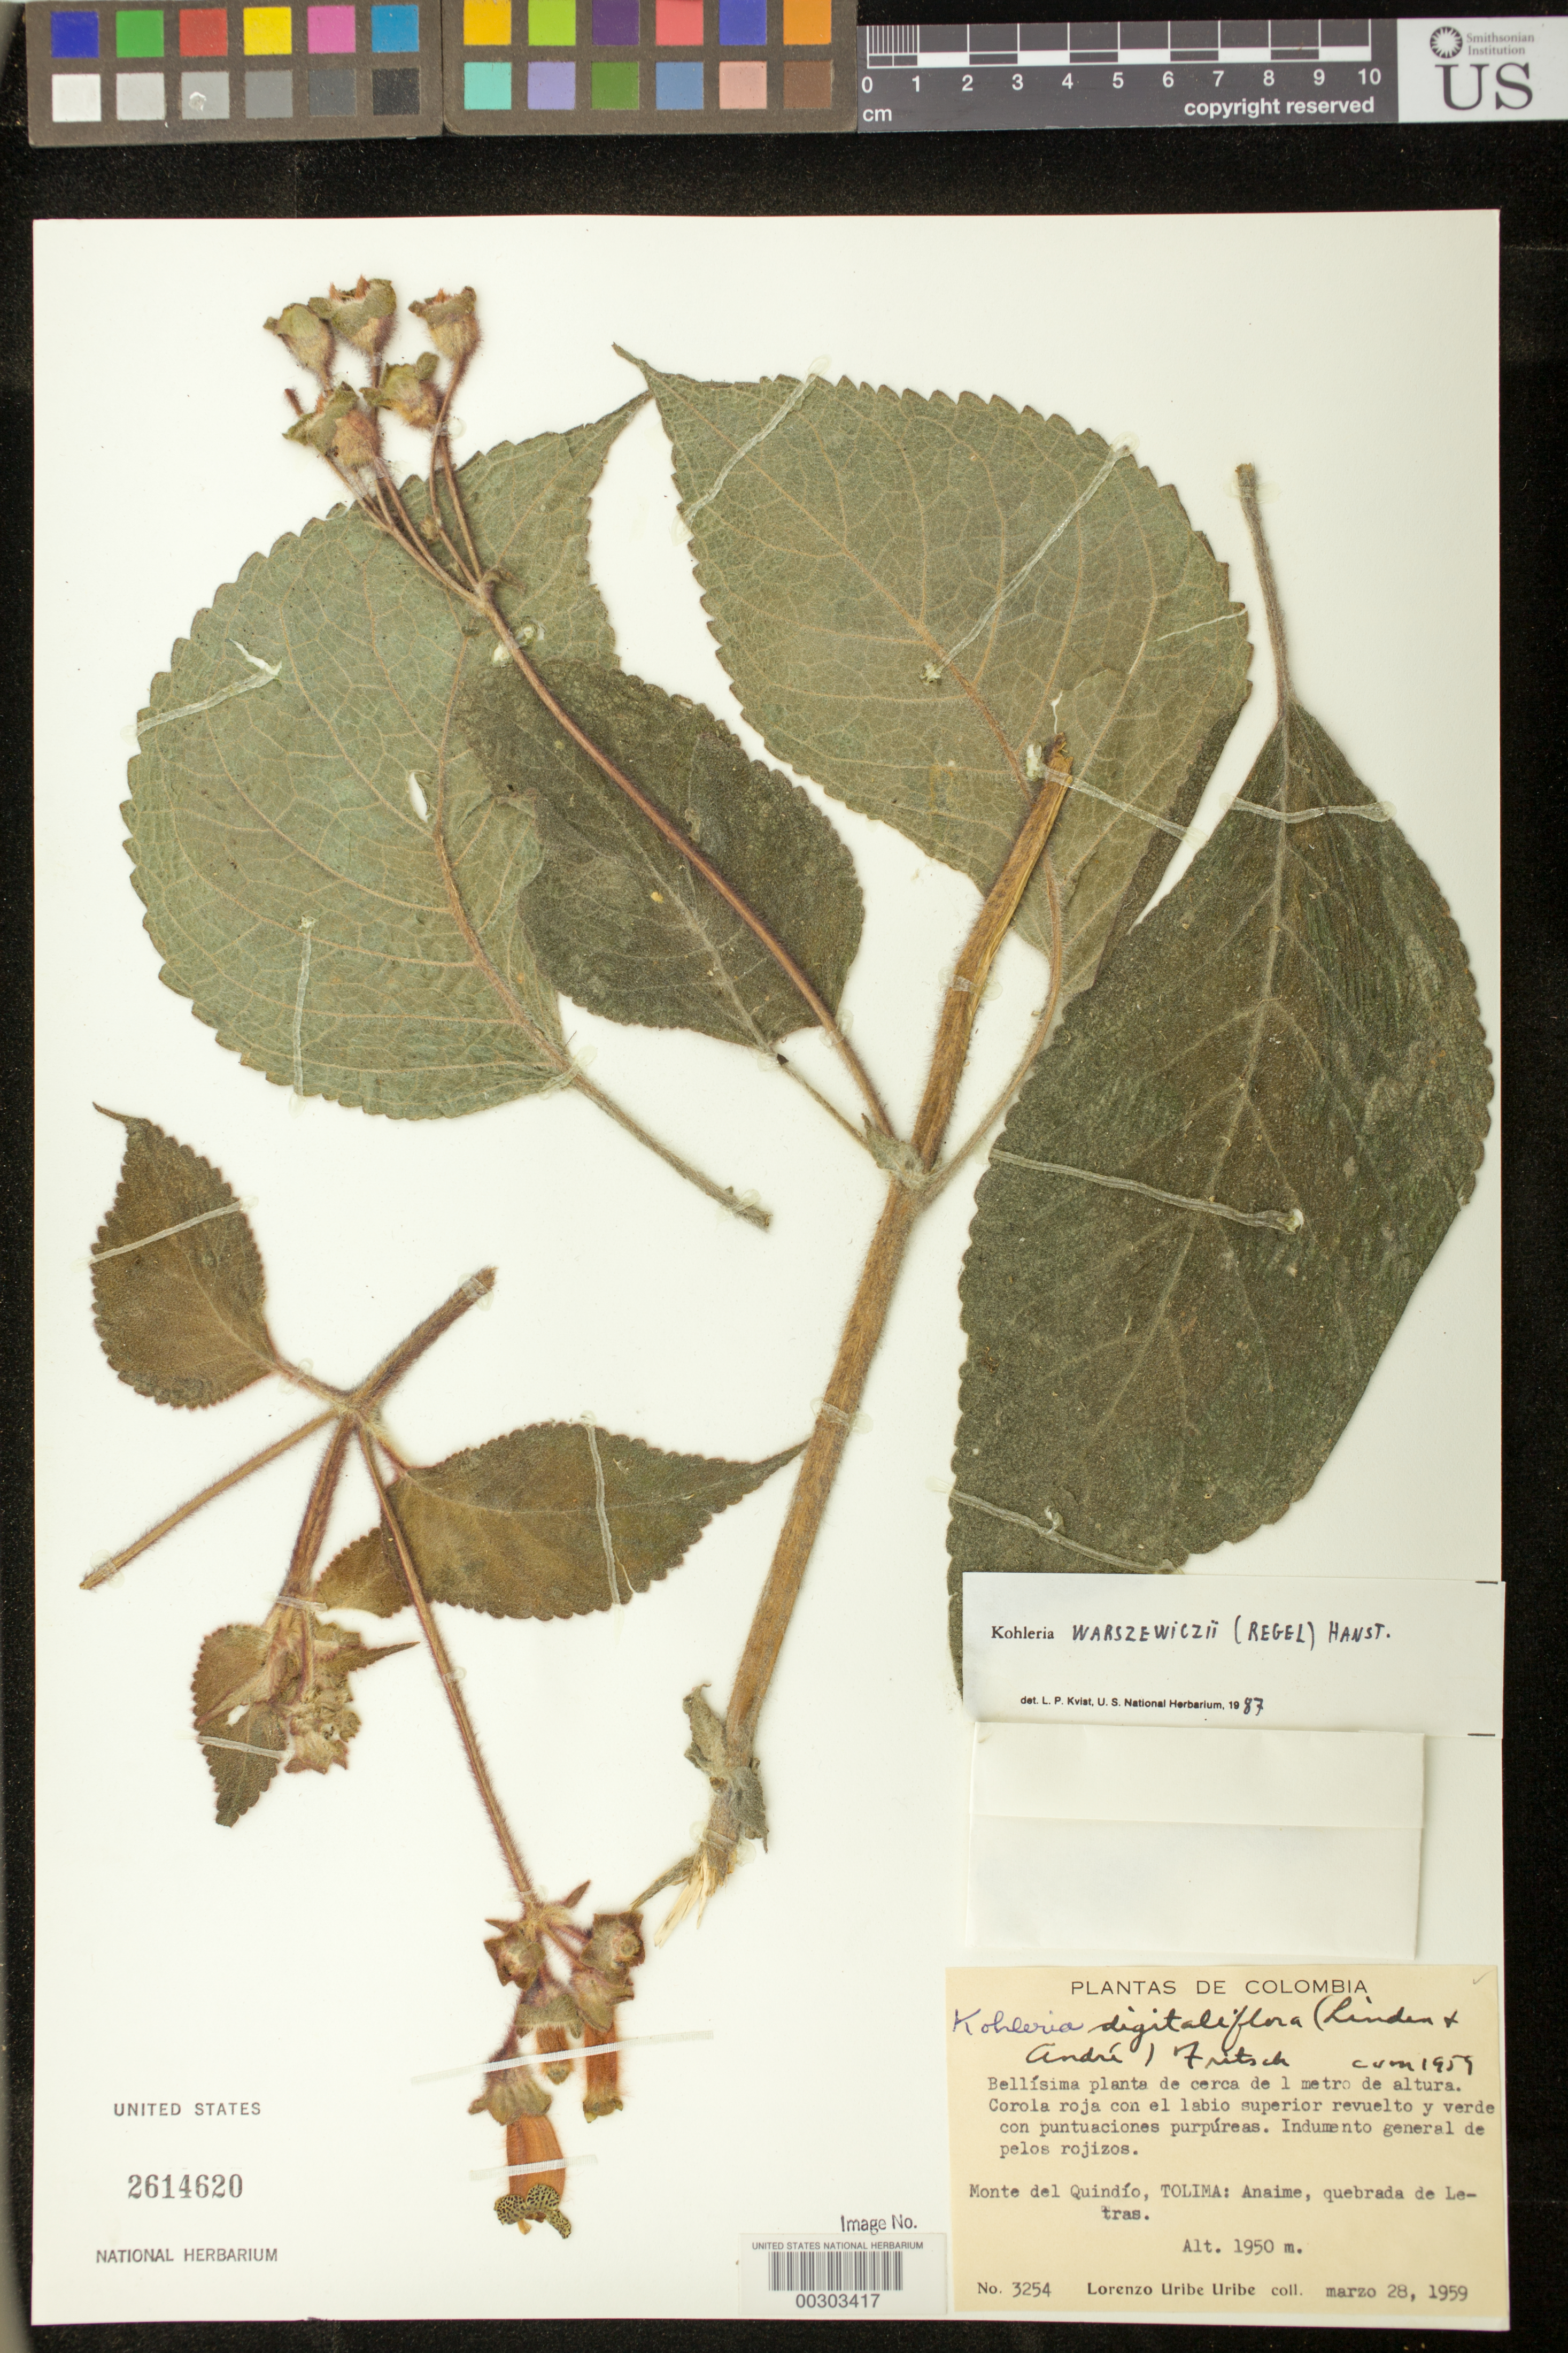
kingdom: Plantae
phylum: Tracheophyta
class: Magnoliopsida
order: Lamiales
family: Gesneriaceae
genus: Kohleria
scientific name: Kohleria warszewiczii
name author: (Regel) Hanst.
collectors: L. Uribe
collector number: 3254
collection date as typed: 28 Mar 1959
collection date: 1959-03-28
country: Colombia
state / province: Tolima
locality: Quindio, Anaime, Quebrada de Letras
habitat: Forest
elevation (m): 1950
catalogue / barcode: US 2614620